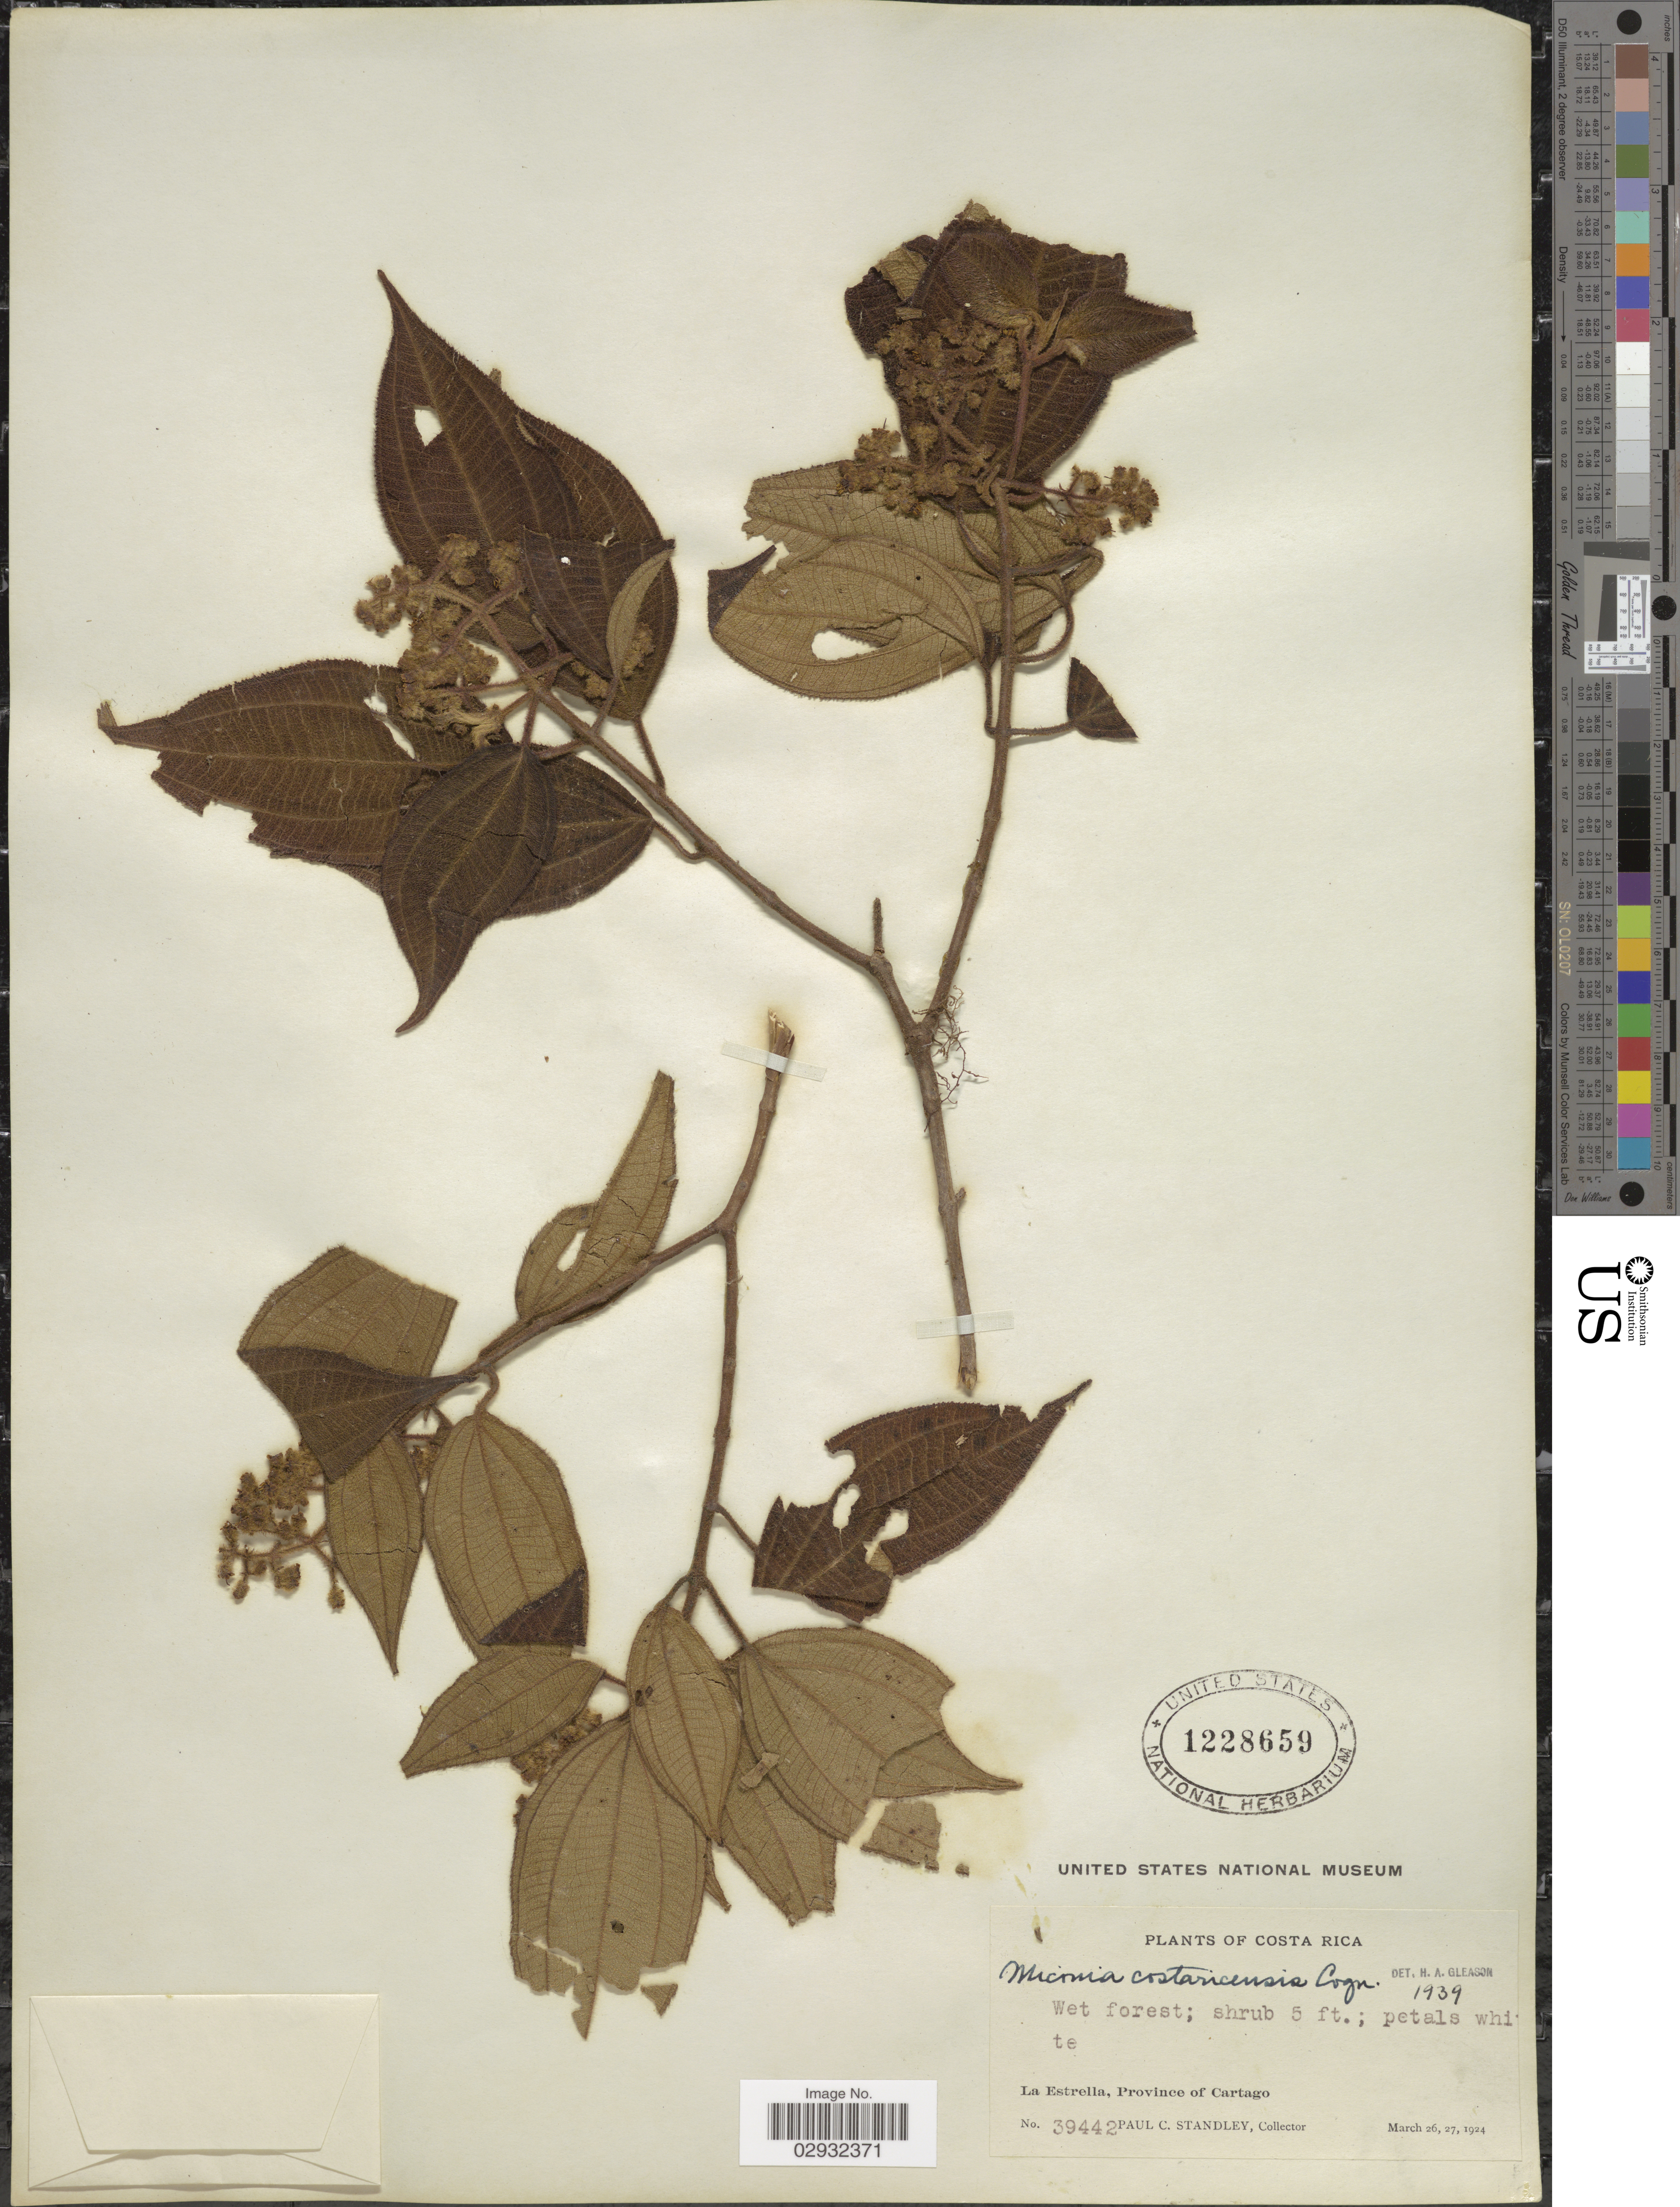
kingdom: Plantae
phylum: Tracheophyta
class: Magnoliopsida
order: Myrtales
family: Melastomataceae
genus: Miconia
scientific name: Miconia costaricensis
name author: Cogn.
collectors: P. C. Standley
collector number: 39442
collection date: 1924-03-26/1924-03-27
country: Costa Rica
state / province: Cartago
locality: Wet forest. La Estrella.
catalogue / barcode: US 1228659